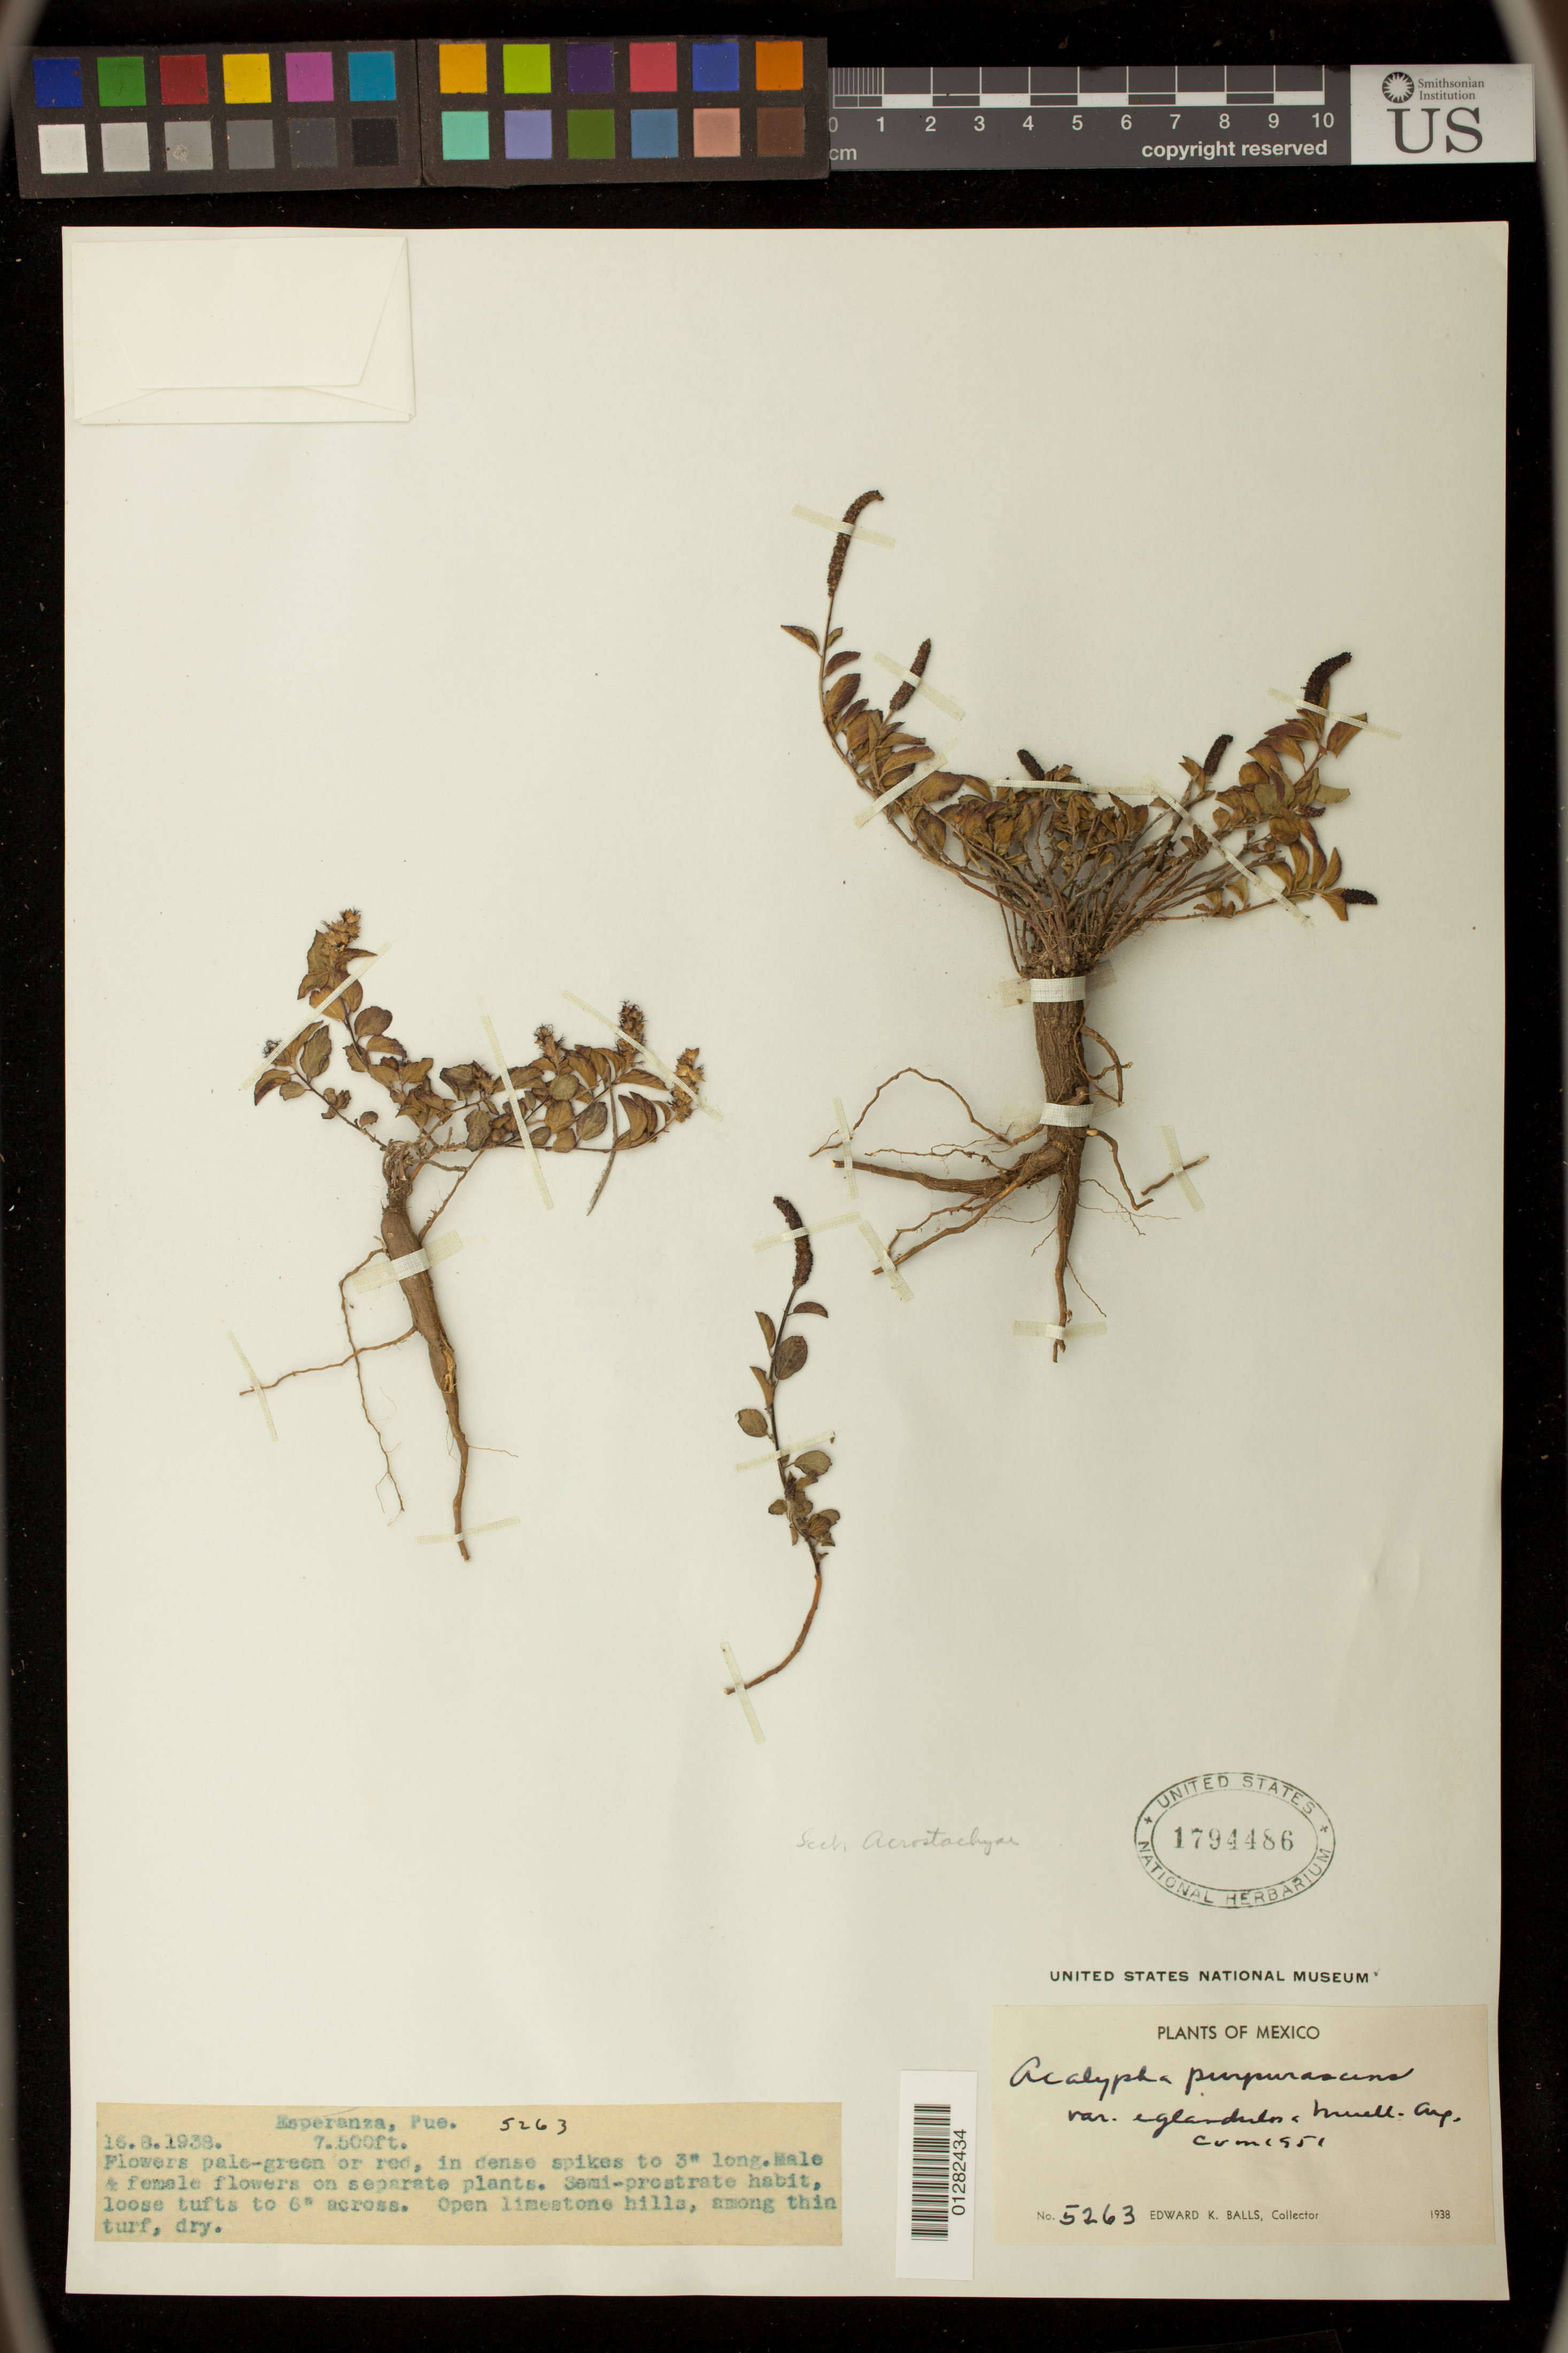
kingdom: Plantae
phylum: Tracheophyta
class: Magnoliopsida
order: Malpighiales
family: Euphorbiaceae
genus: Acalypha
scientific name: Acalypha purpurascens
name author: Kunth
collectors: I. L. Wiggins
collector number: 5263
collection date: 1938-08-16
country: Mexico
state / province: Puebla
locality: Esperanza, Pue.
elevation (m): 2286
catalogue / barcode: US 1794486